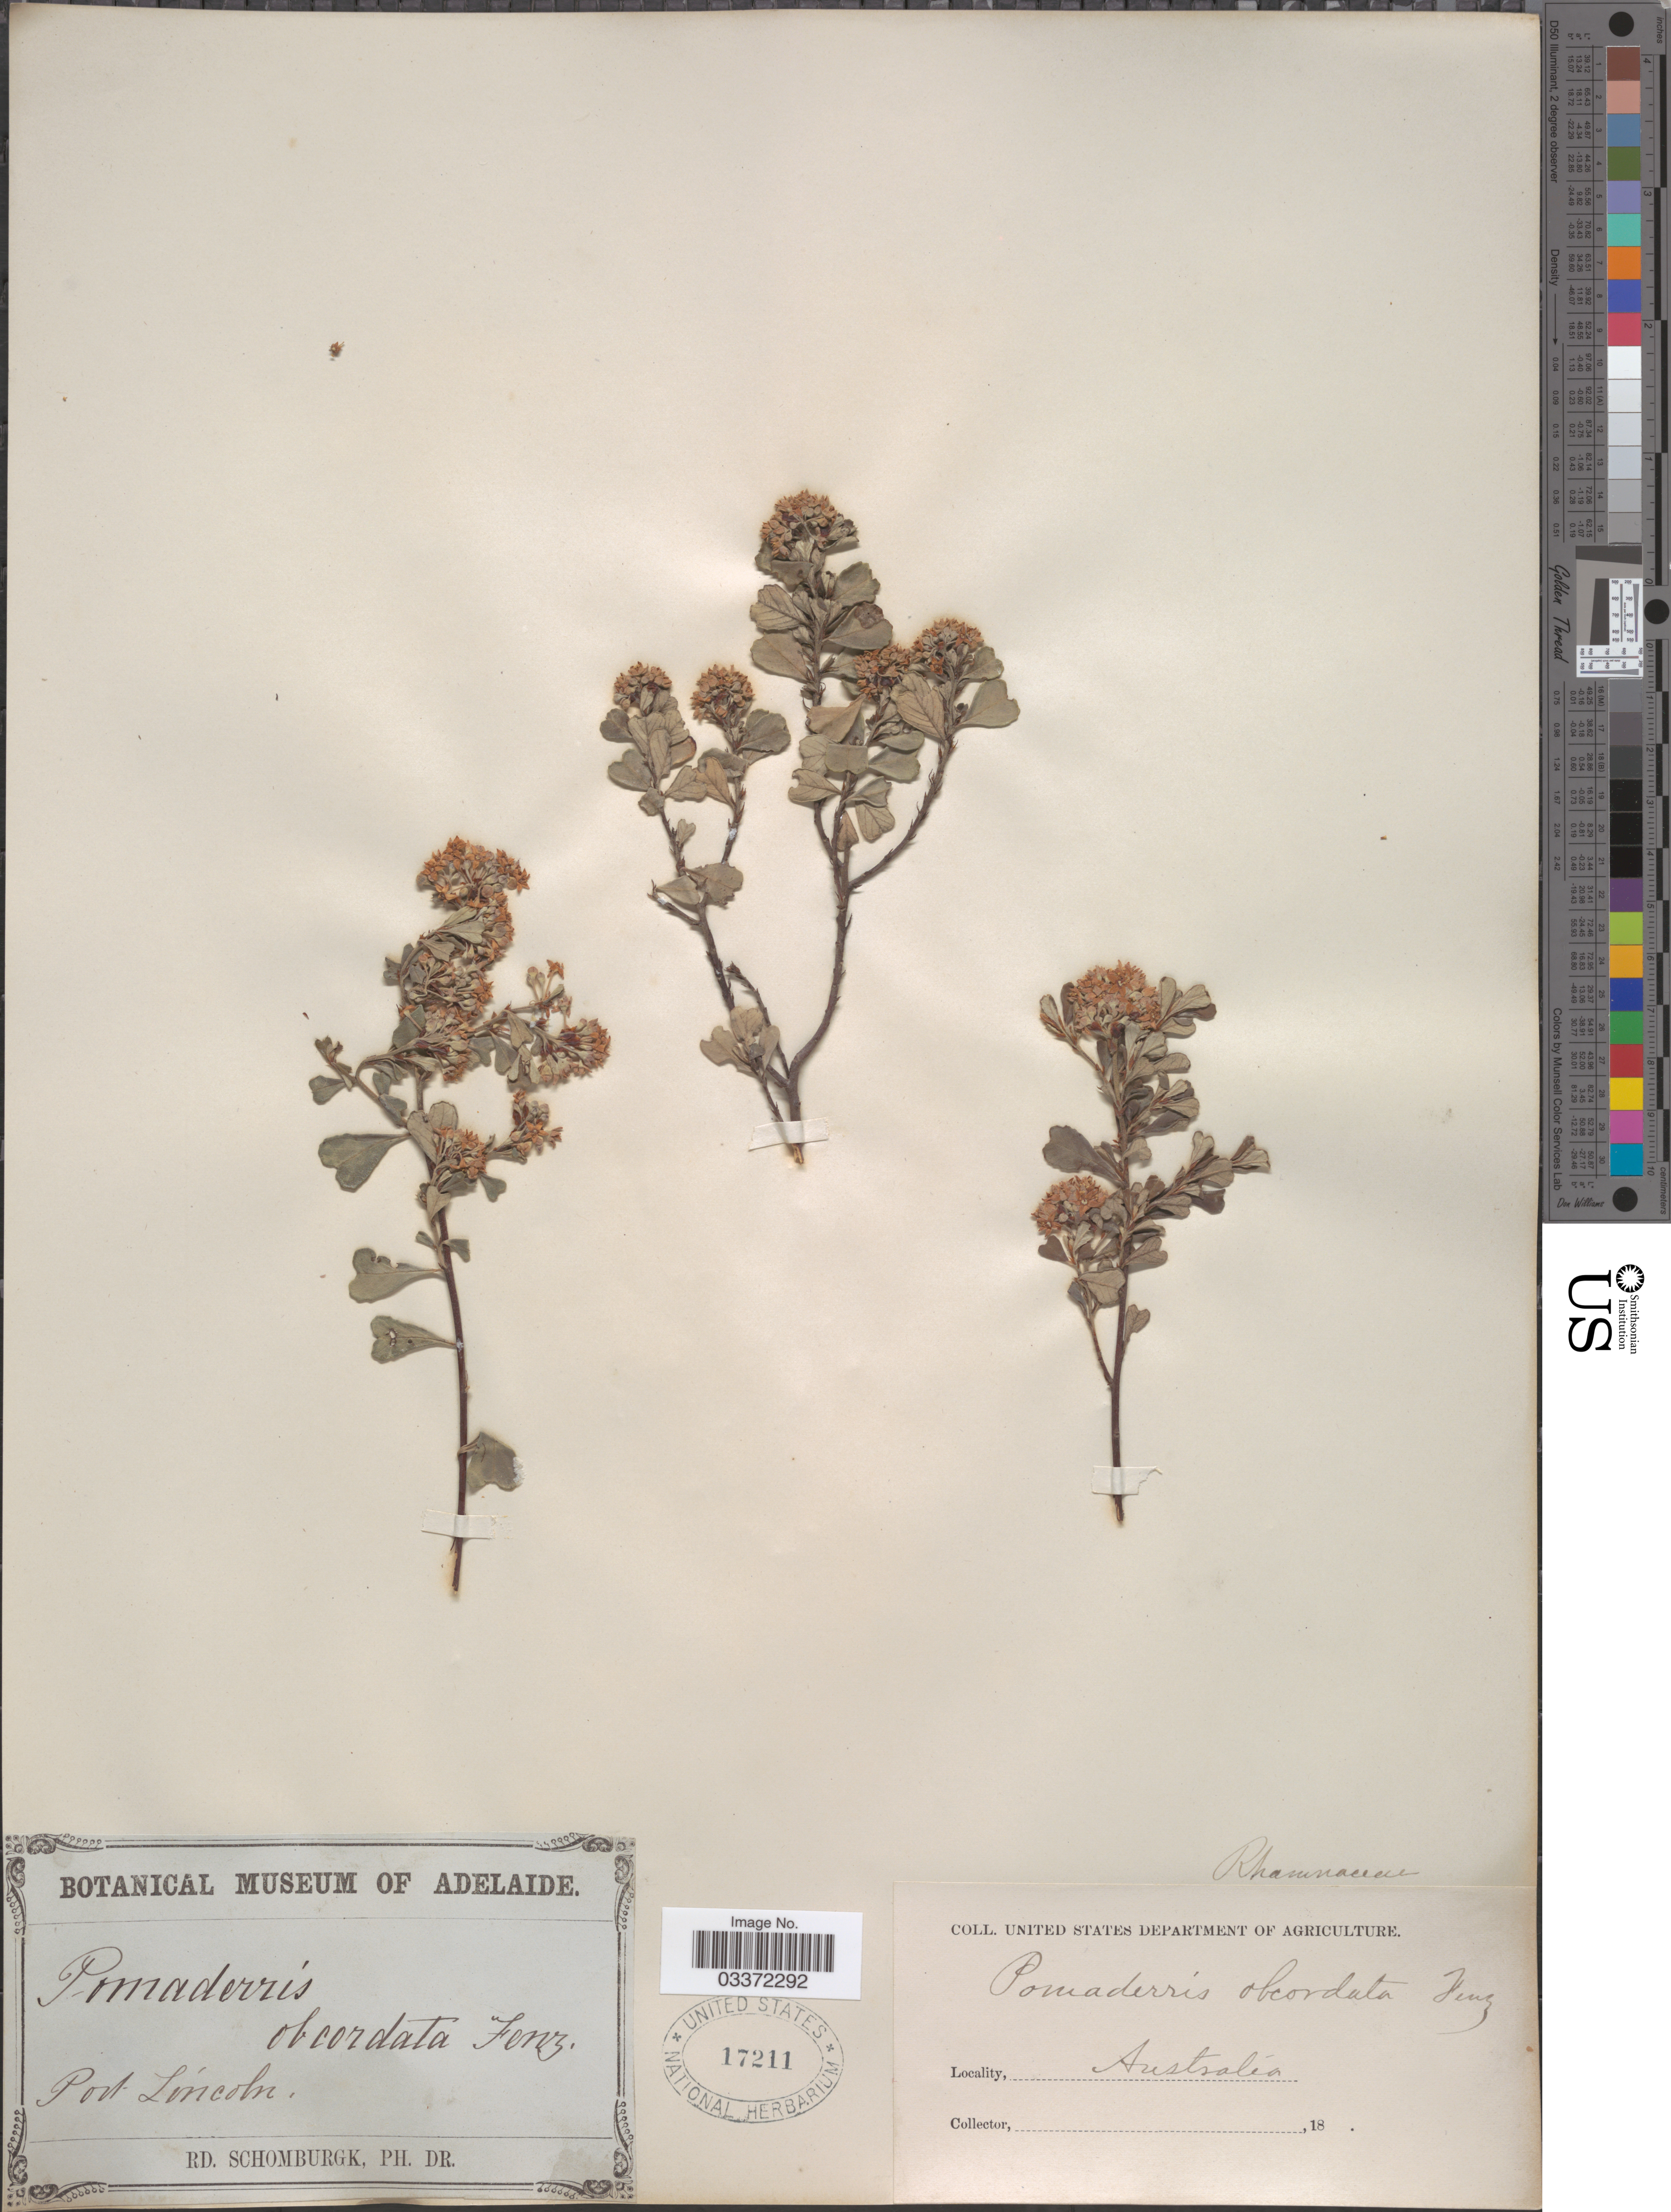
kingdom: Plantae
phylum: Tracheophyta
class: Magnoliopsida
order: Rosales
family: Rhamnaceae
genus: Pomaderris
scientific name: Pomaderris obcordata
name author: Fenzl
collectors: M. R. Schomburgk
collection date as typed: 18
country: Australia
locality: Port Lincoln.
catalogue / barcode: US 17211